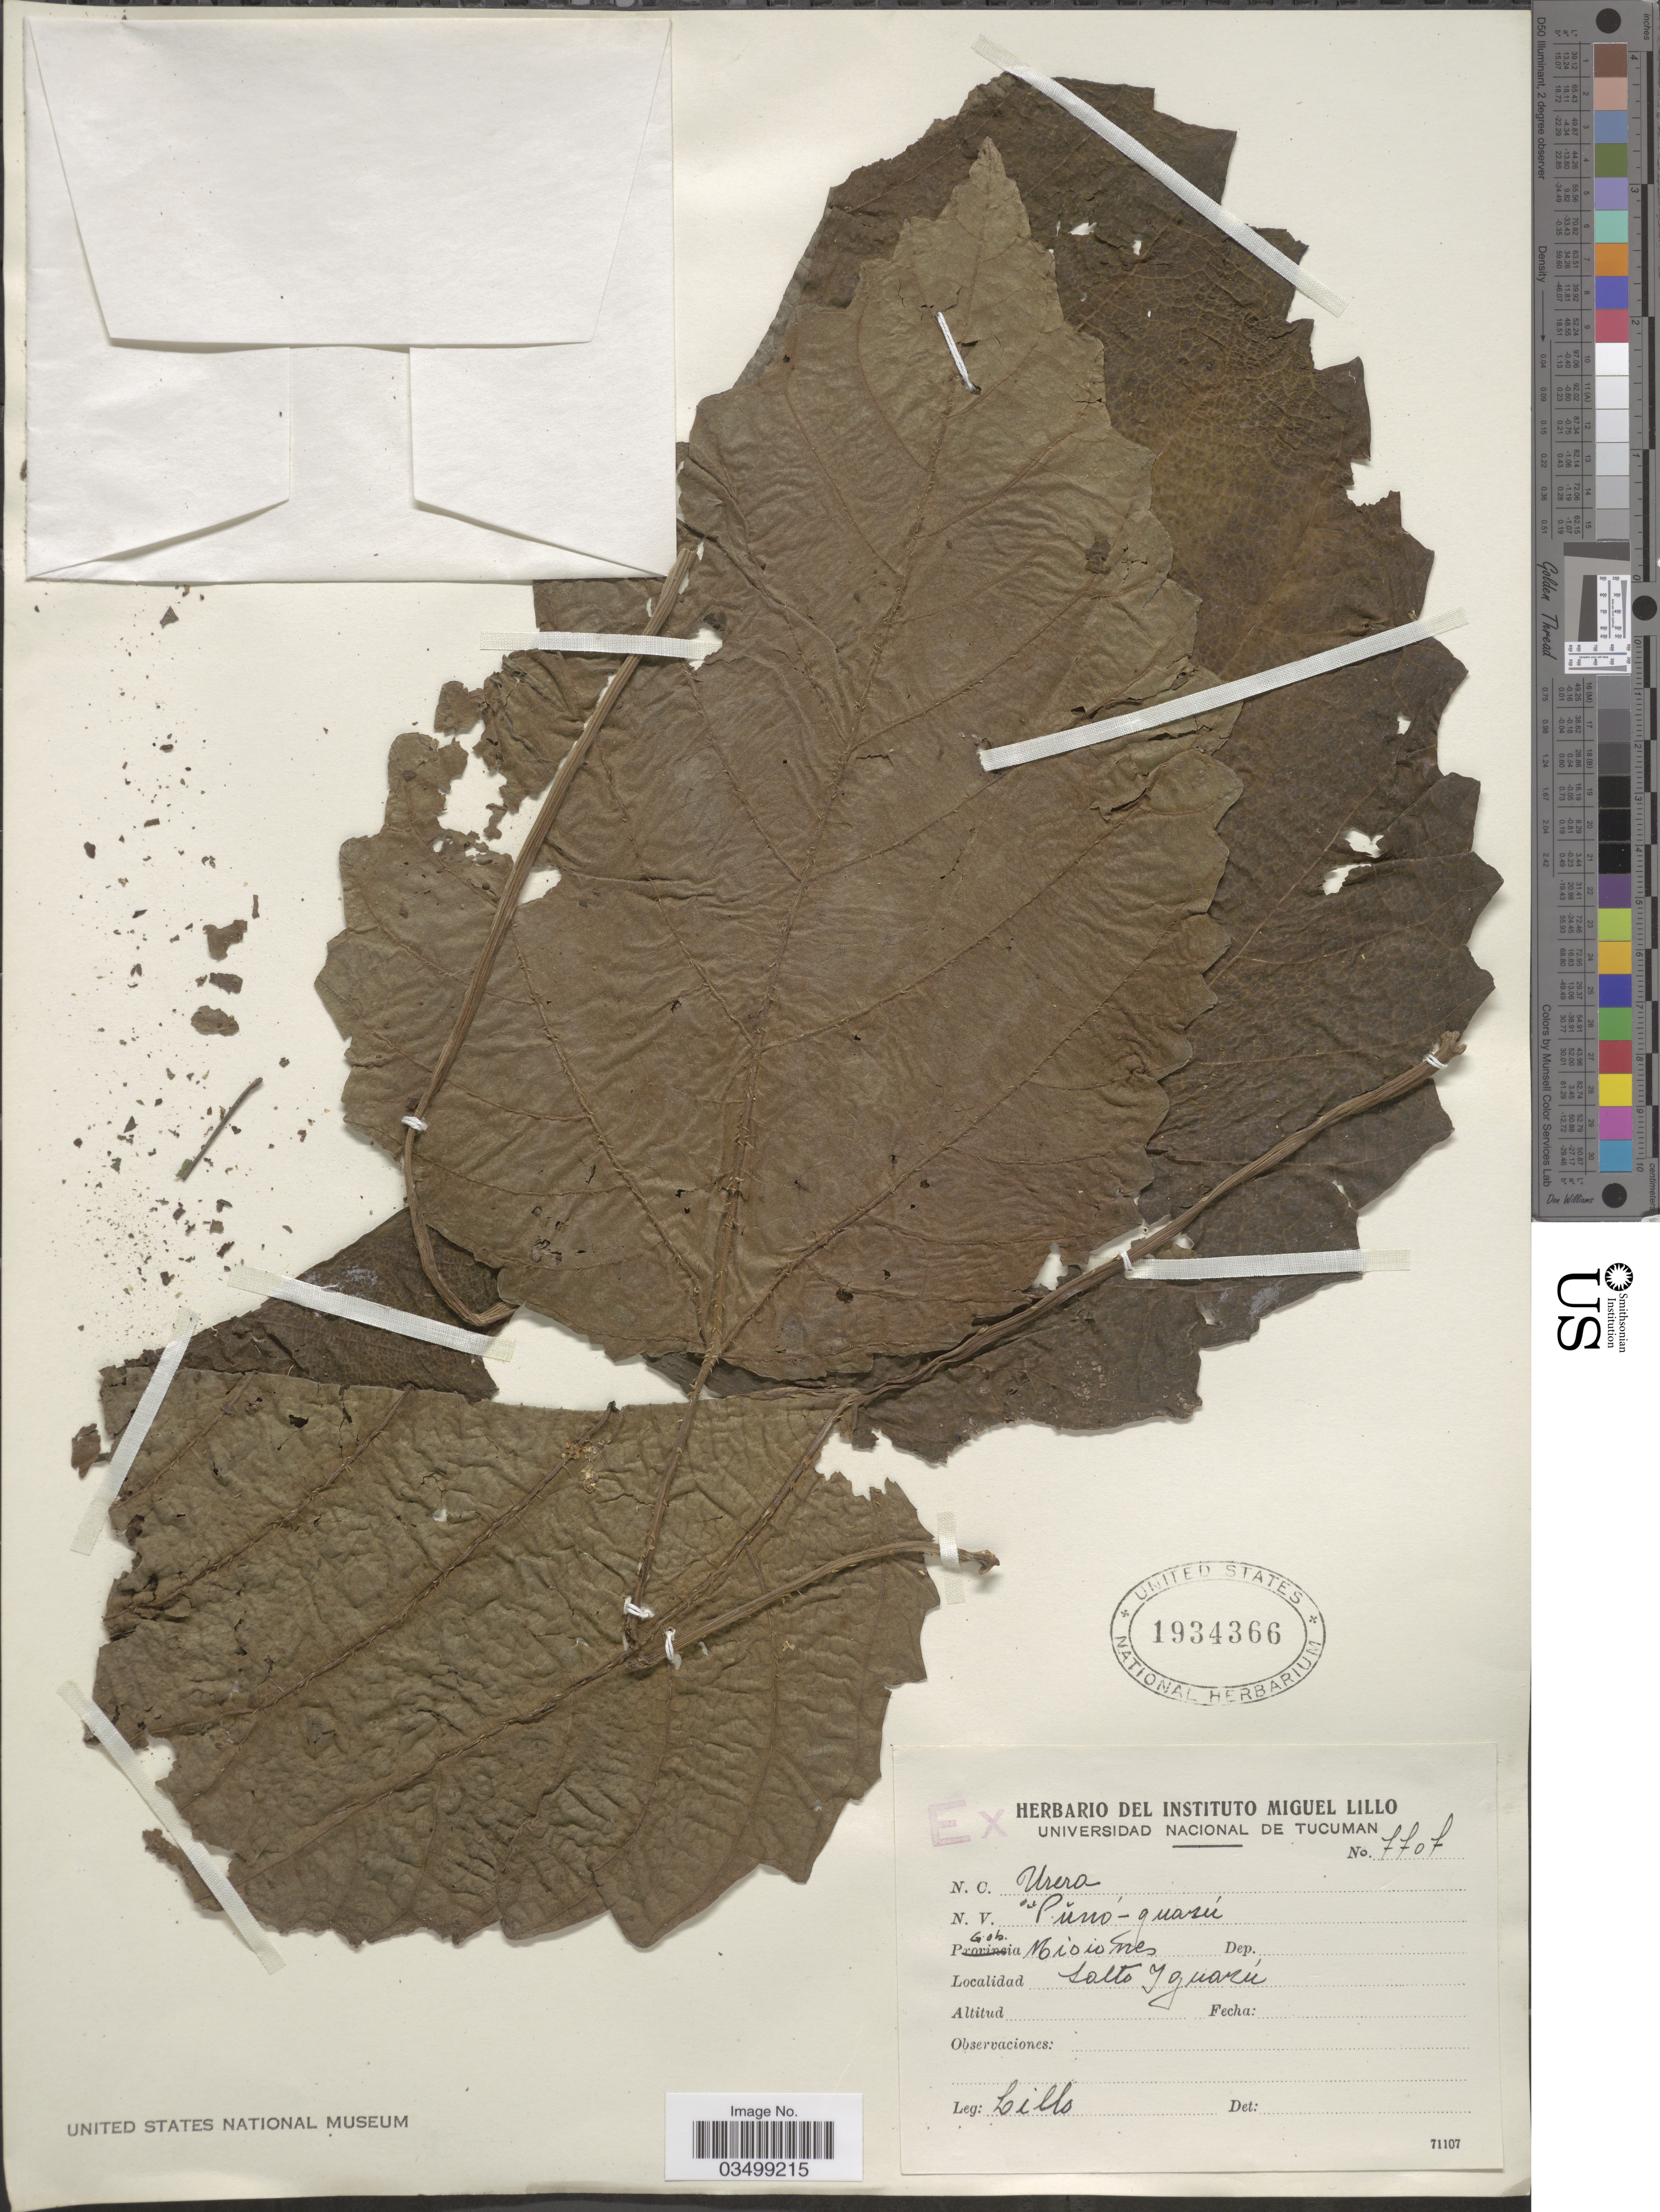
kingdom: Plantae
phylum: Tracheophyta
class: Magnoliopsida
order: Rosales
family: Urticaceae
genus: Urera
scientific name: Urera sp.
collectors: M. Lillo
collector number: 7707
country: Argentina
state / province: Misiones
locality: Gob Misiones. Salto Iguazú.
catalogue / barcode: US 1934366